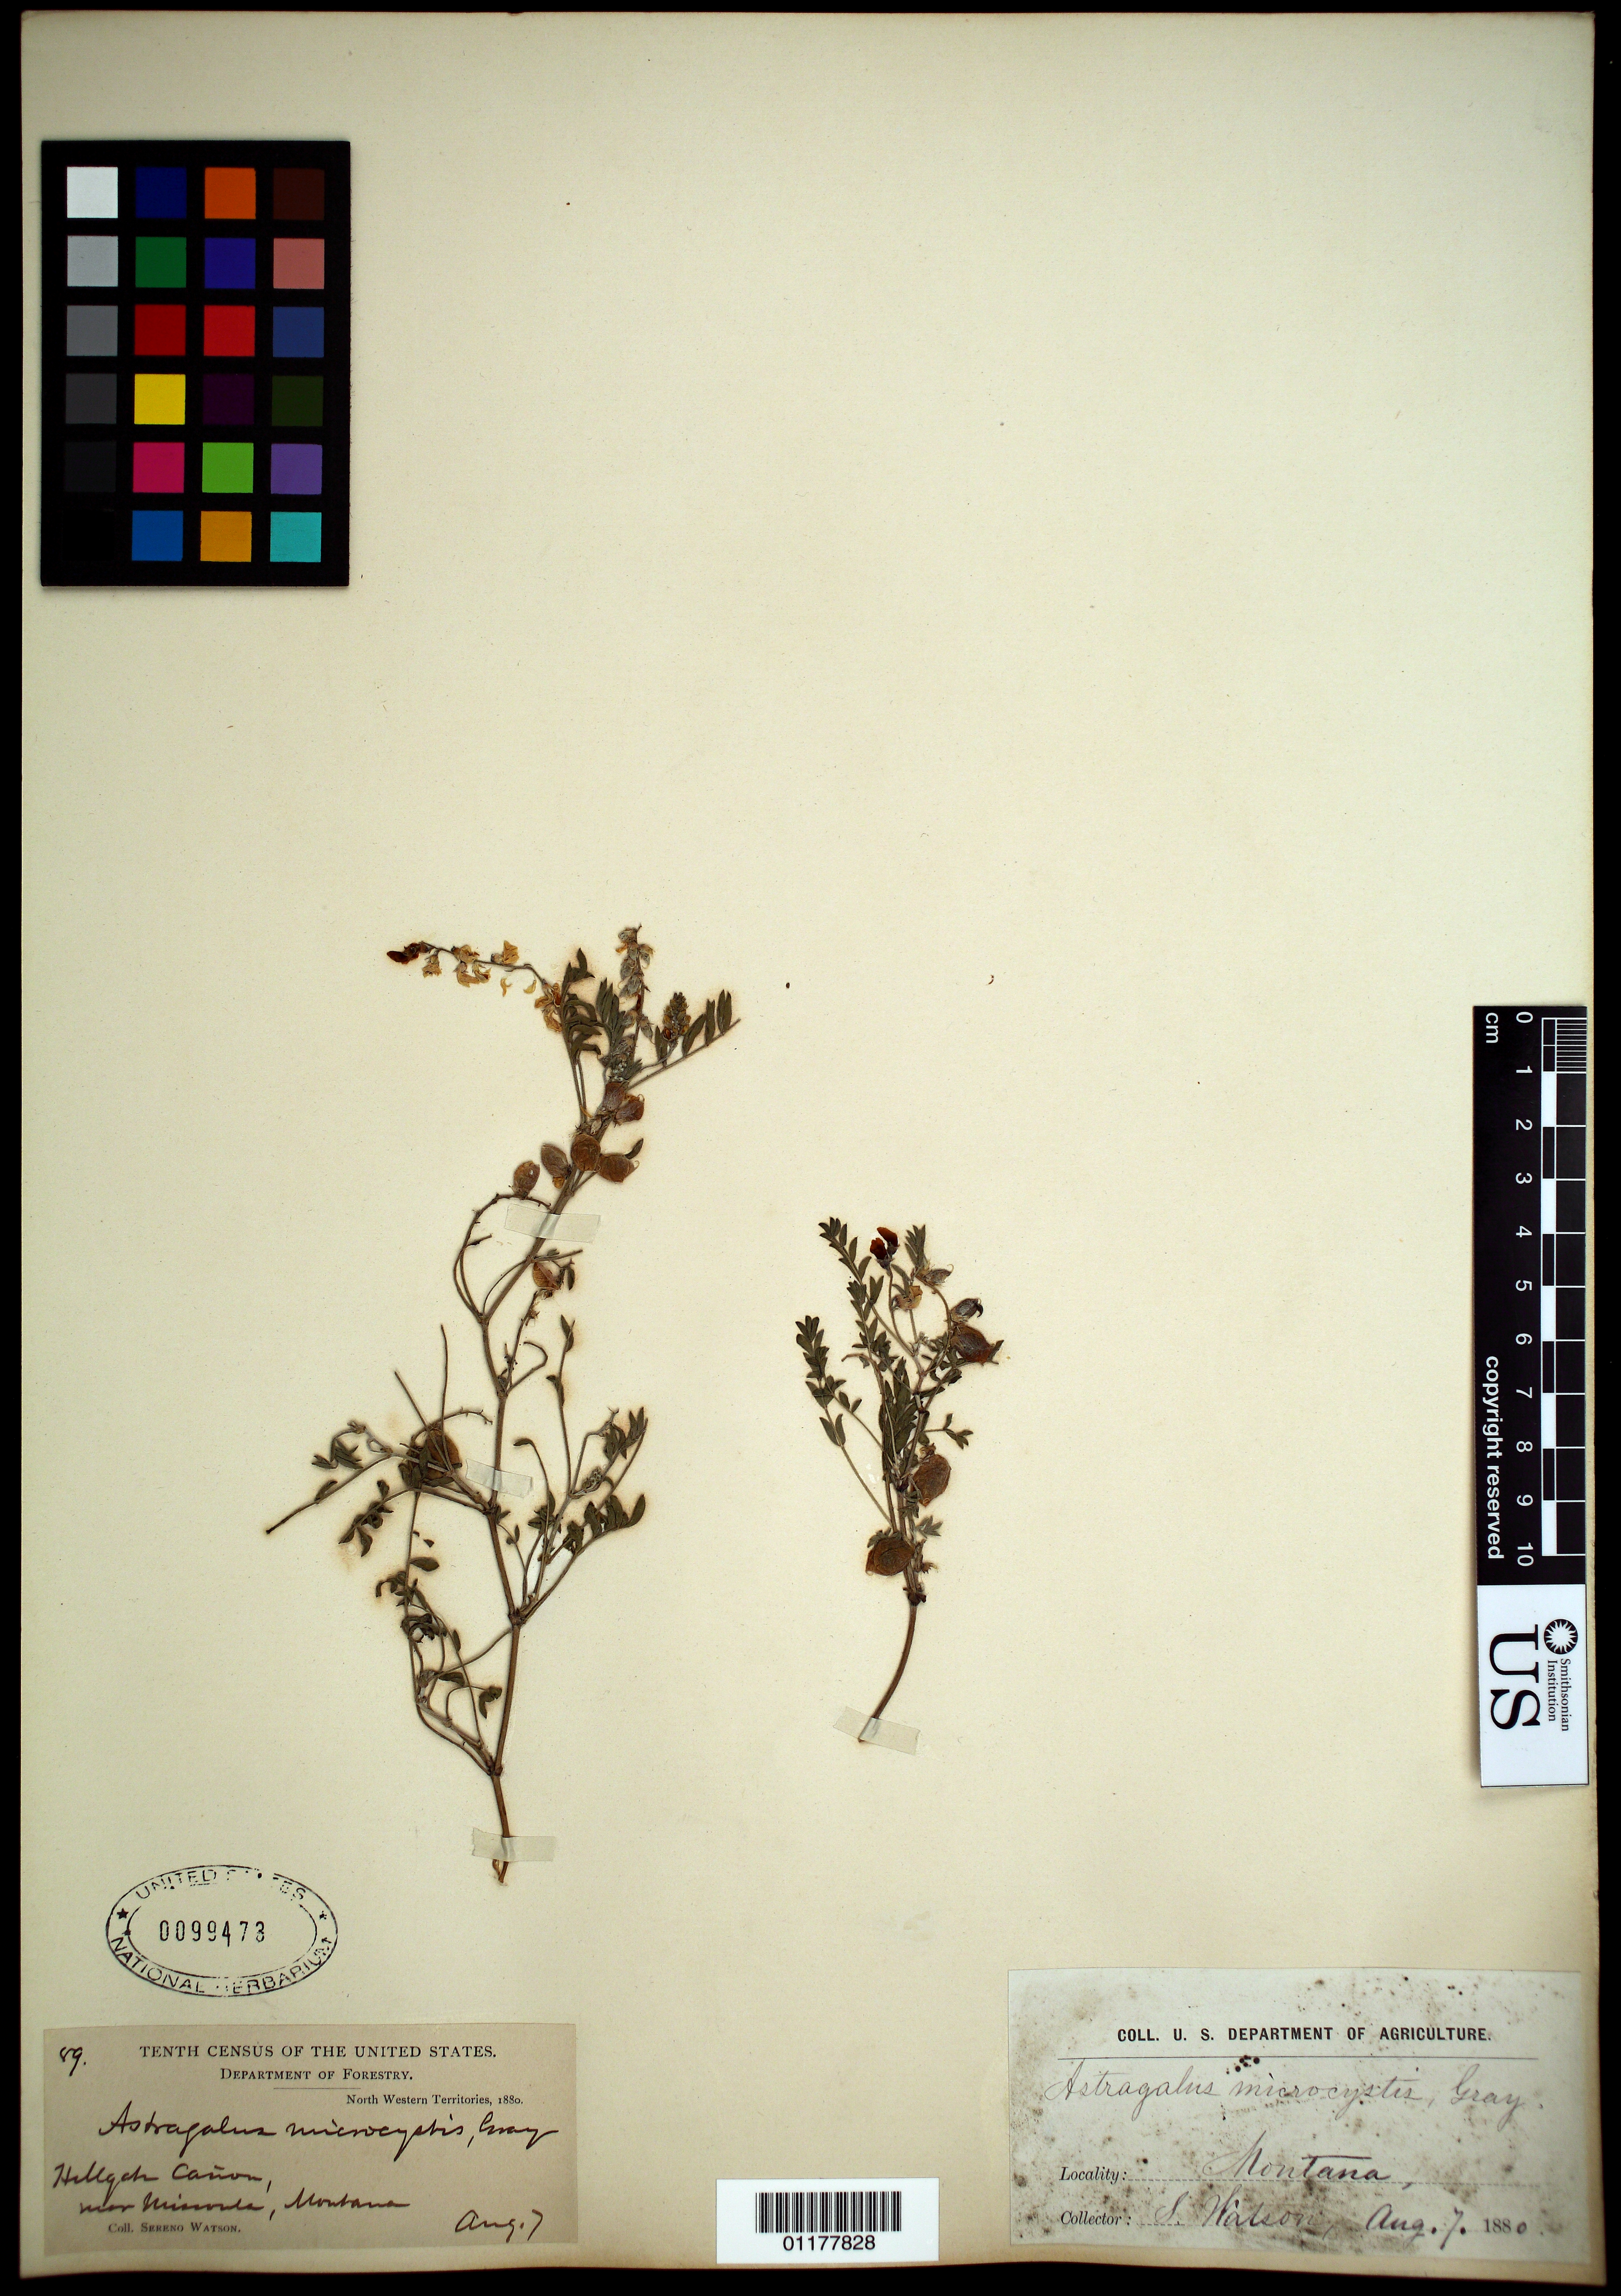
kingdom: Plantae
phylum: Tracheophyta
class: Magnoliopsida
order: Fabales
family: Fabaceae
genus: Astragalus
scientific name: Astragalus mortonii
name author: Nutt.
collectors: S. Watson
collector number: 89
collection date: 1880-08-07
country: United States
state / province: Montana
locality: Northwest Territories, Hellgate Canyon.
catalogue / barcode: US 99473